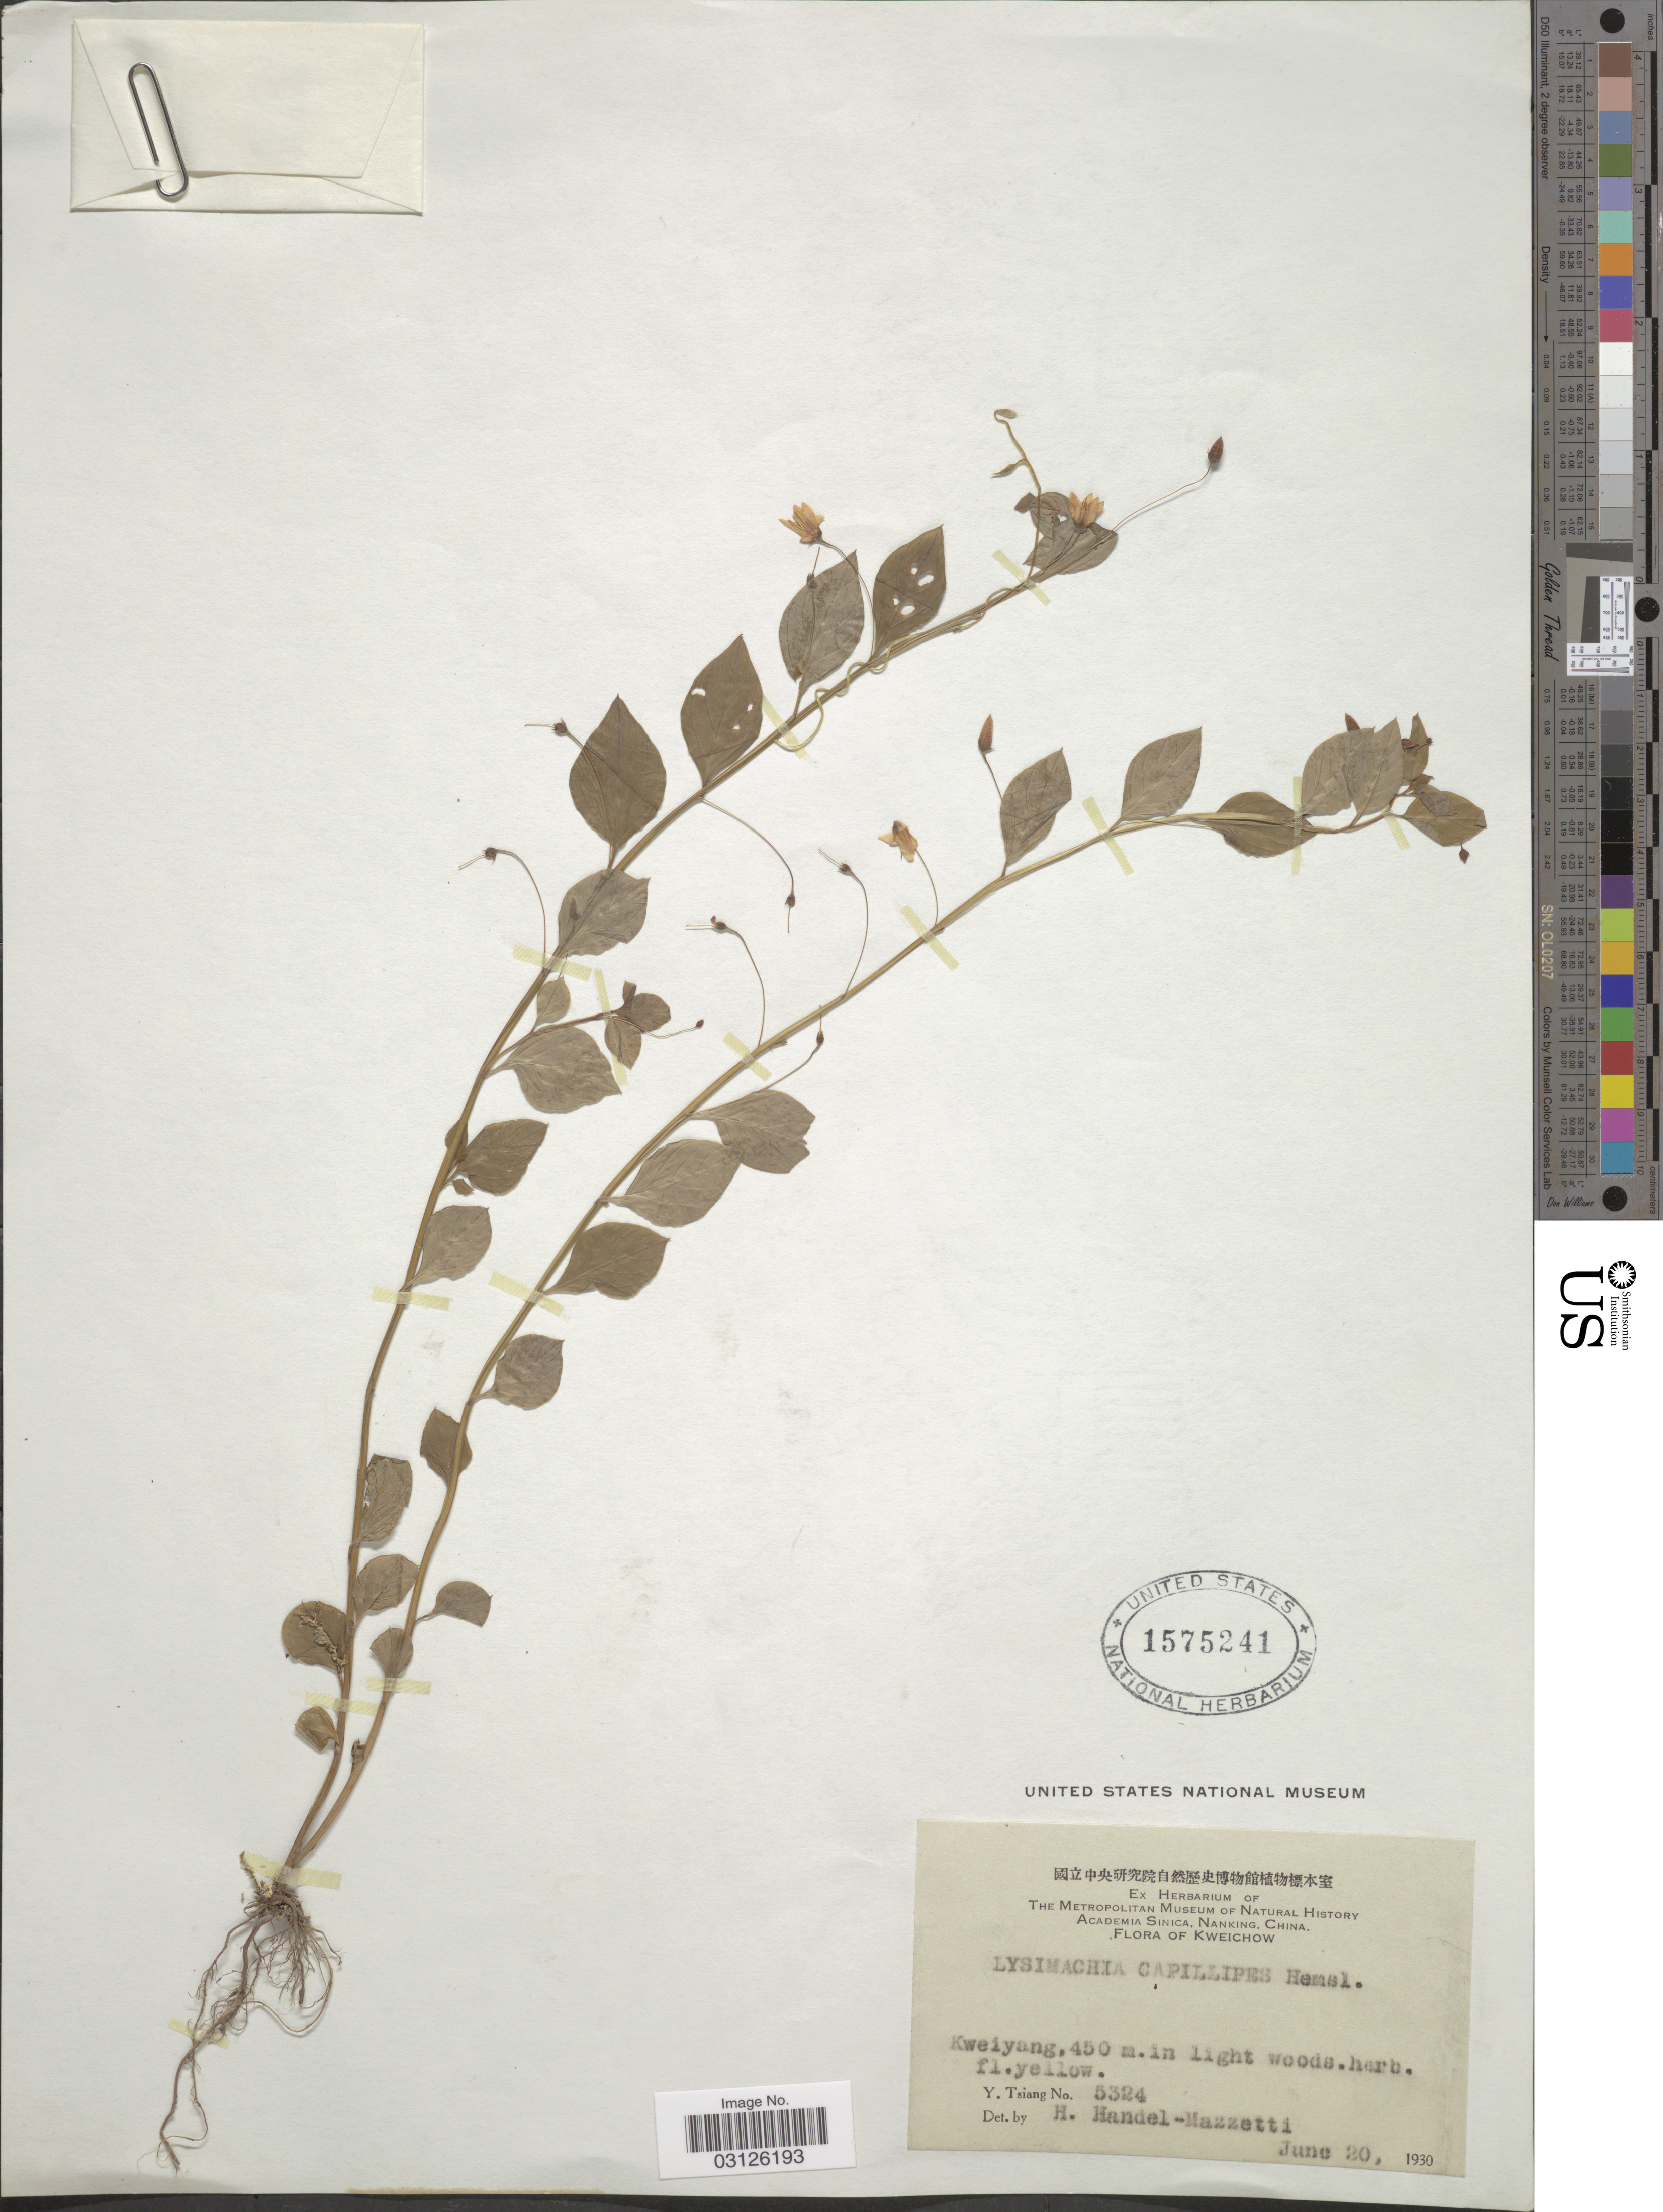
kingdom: Plantae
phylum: Tracheophyta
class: Magnoliopsida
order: Ericales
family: Primulaceae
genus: Lysimachia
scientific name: Lysimachia capillipes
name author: Hemsl.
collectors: Y. Tsiang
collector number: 5324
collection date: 1930-06-20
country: China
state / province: Guizhou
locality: Kweichow. Kweiyang.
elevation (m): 450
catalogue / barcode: US 1575241